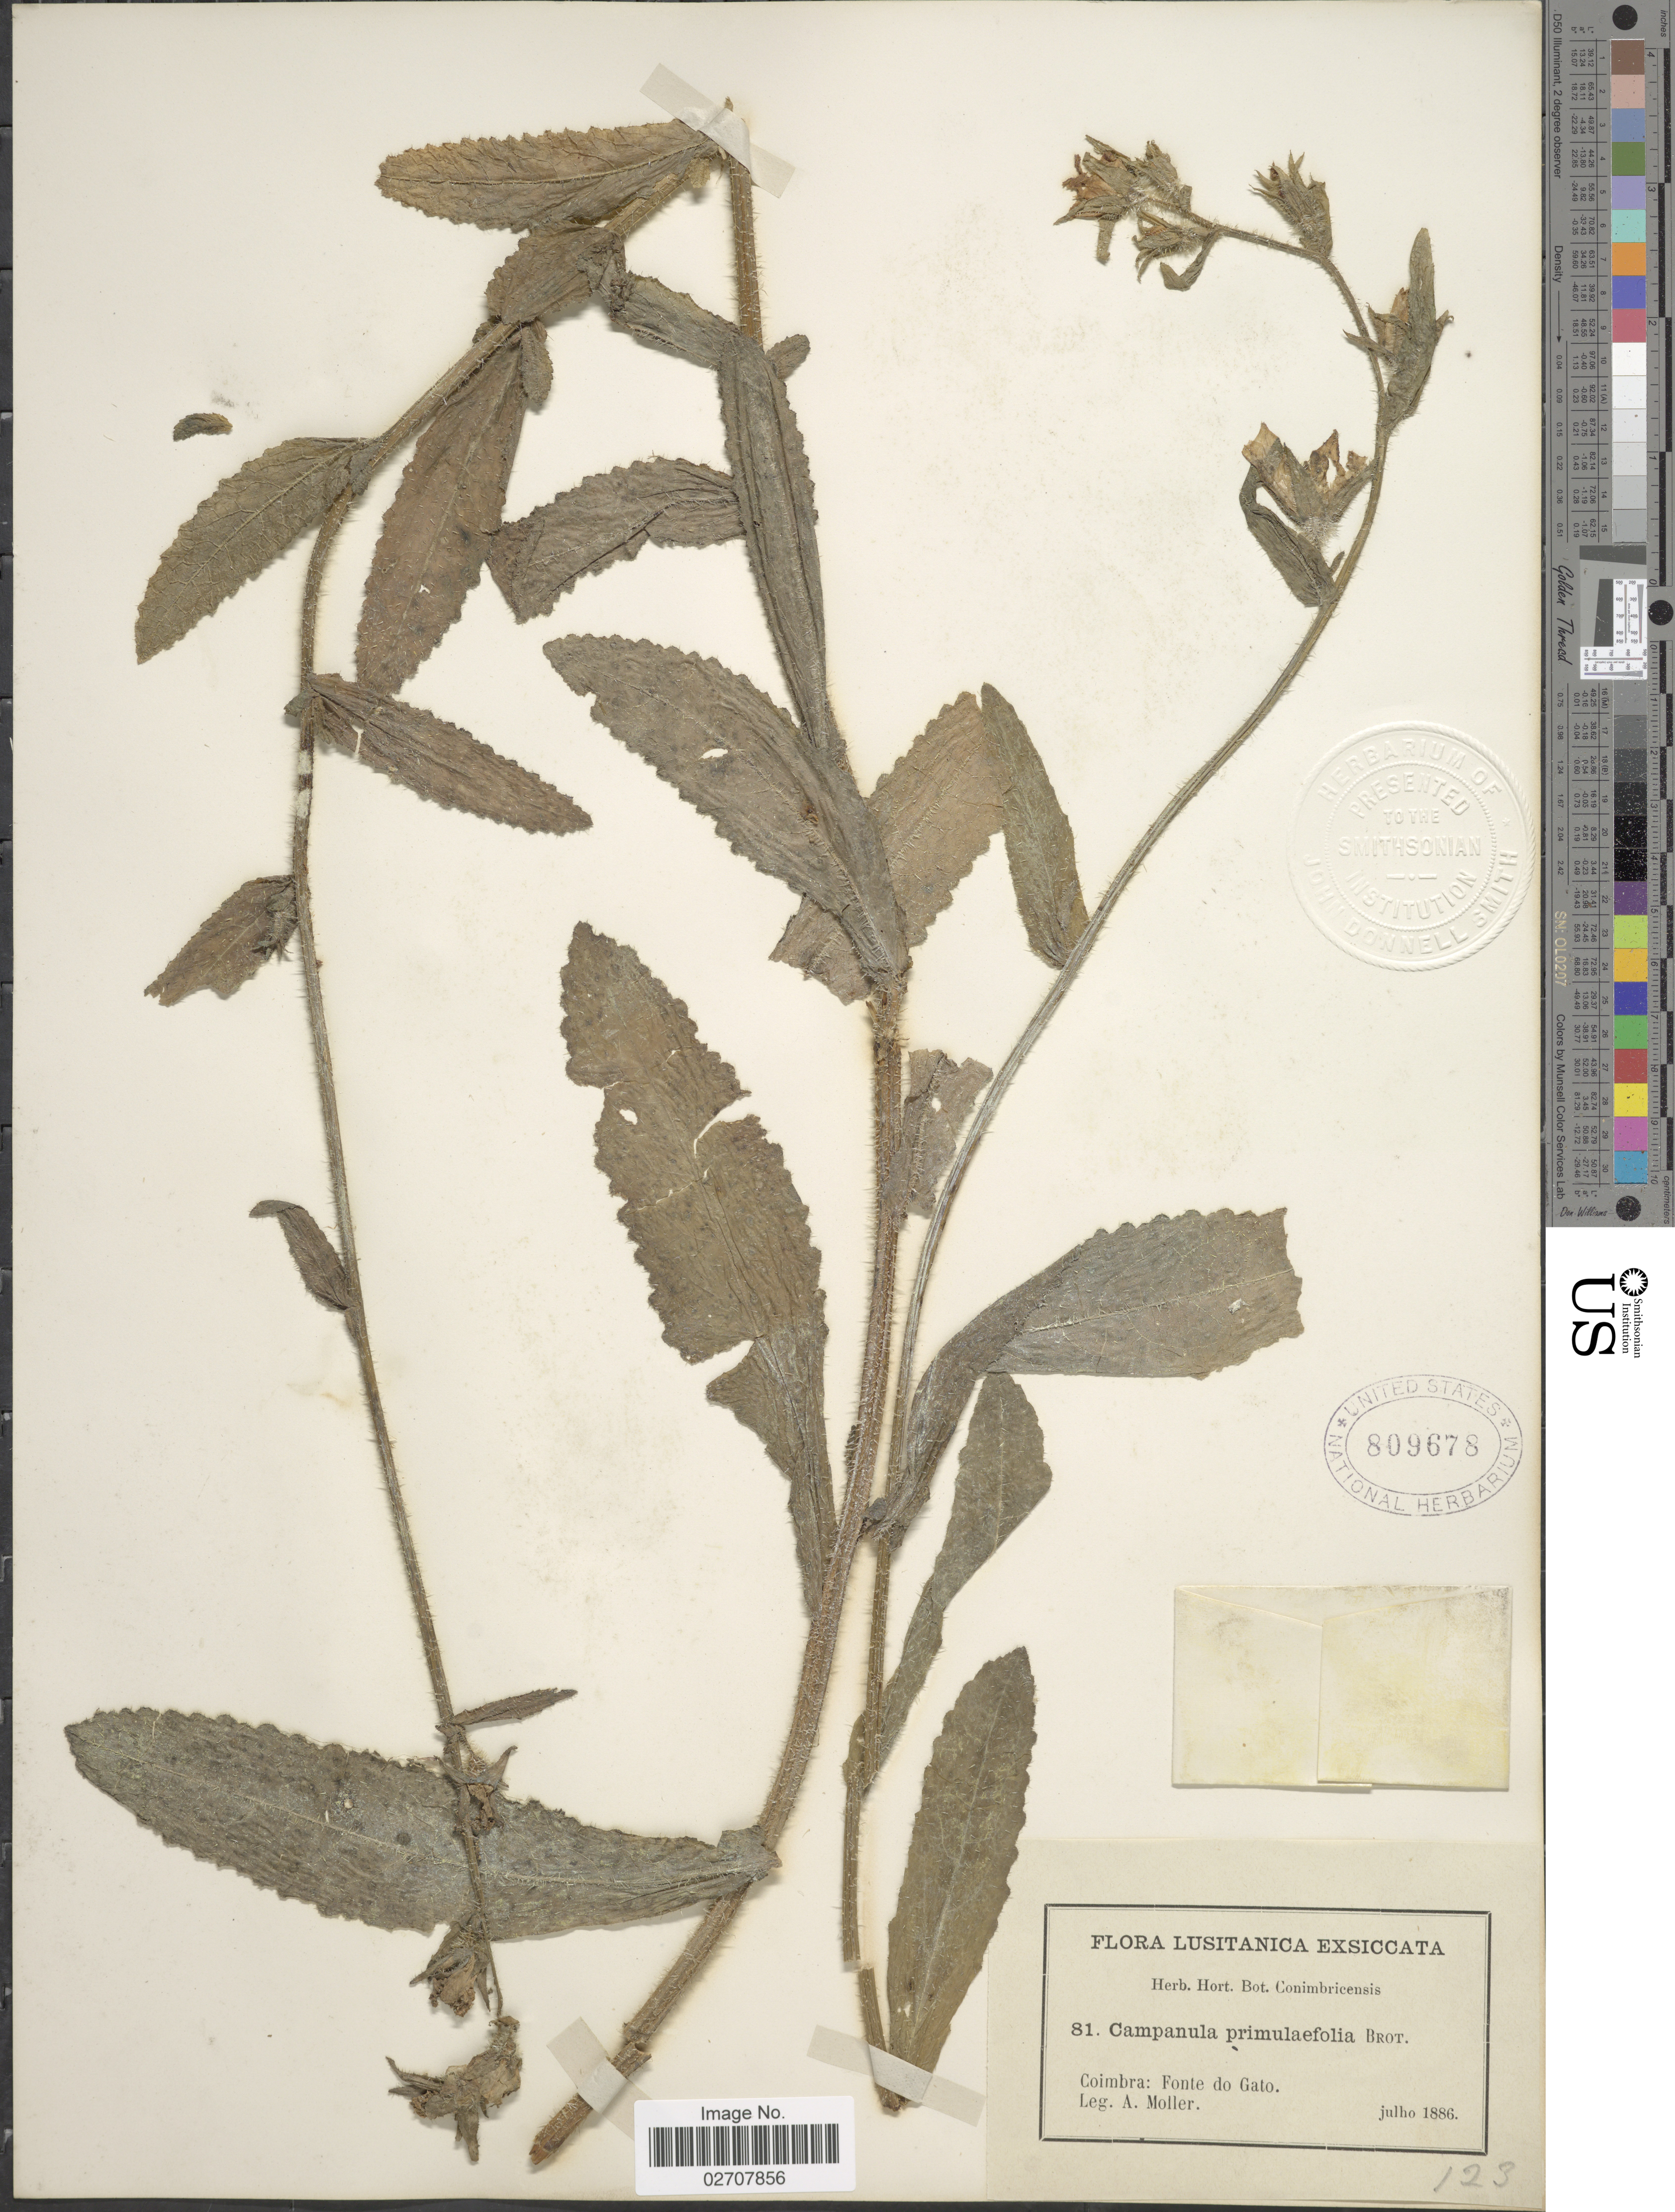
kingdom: Plantae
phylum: Tracheophyta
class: Magnoliopsida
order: Asterales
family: Campanulaceae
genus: Campanula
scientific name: Campanula primulaefolia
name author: Brot.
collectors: A. Moller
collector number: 81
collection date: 1886-07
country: Portugal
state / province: Coimbra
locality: Lusitanica. Fonte do Gato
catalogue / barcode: US 809678